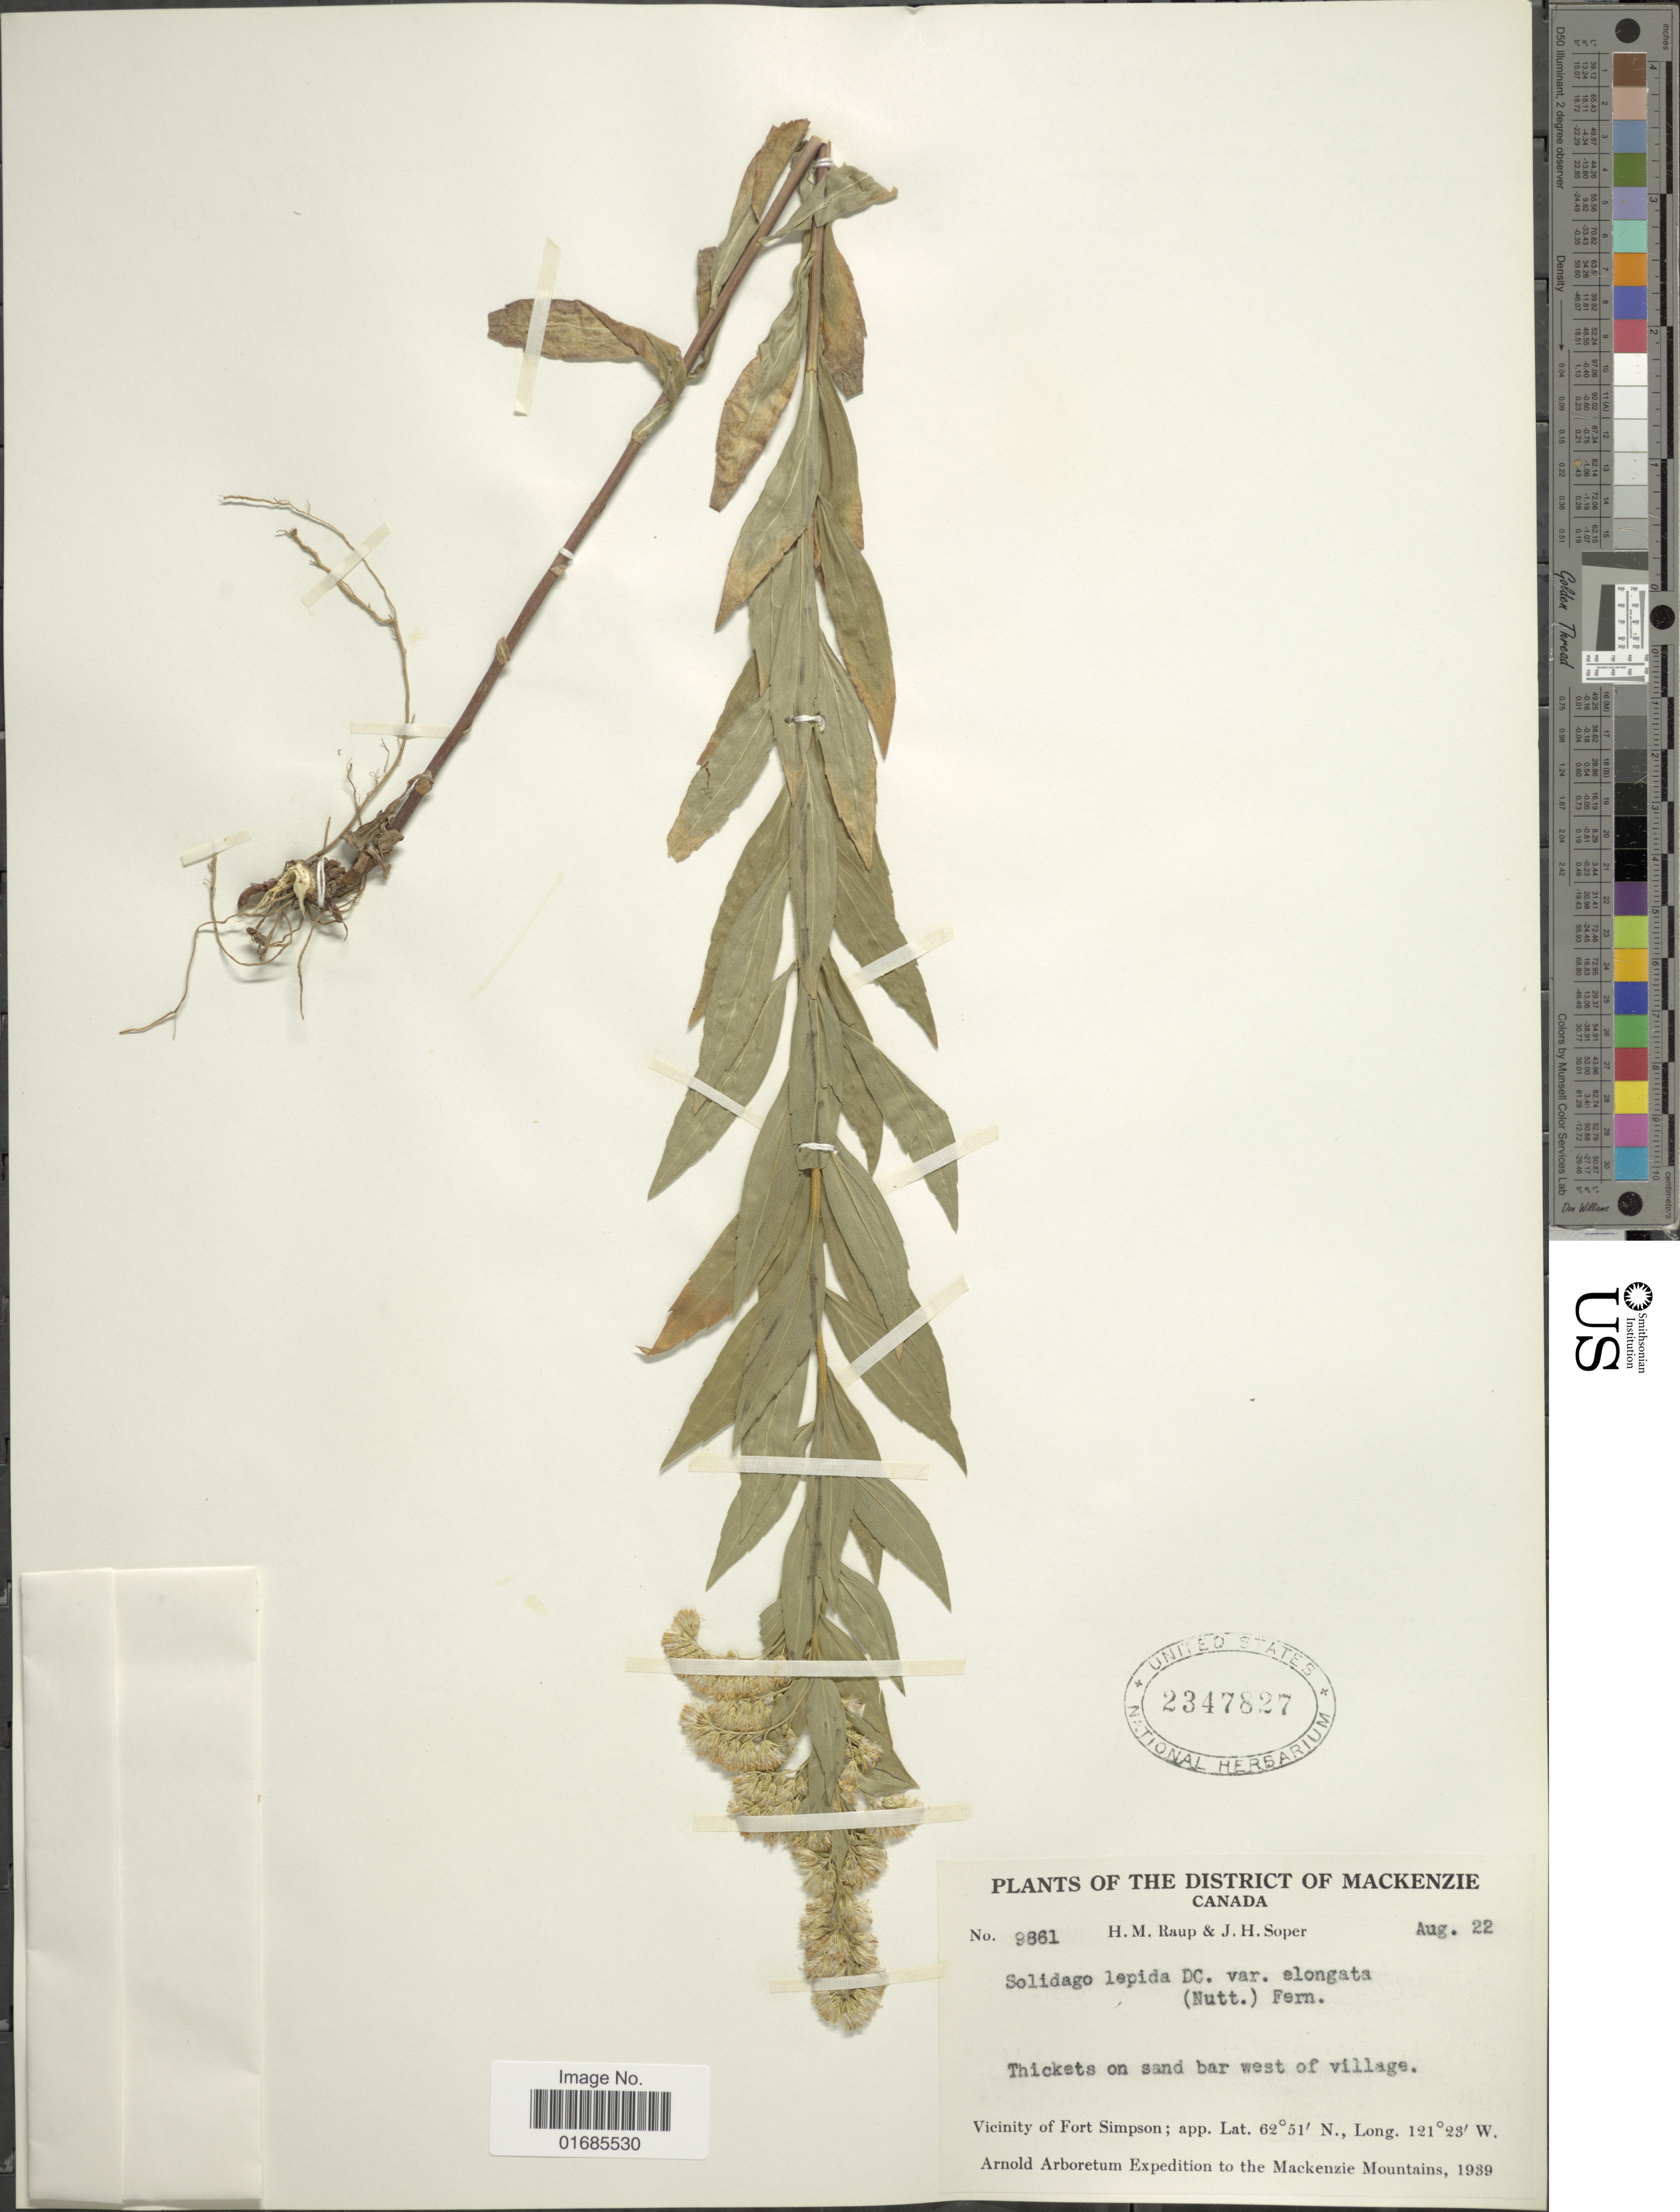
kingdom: Plantae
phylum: Tracheophyta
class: Magnoliopsida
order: Asterales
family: Asteraceae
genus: Solidago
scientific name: Solidago canadensis var. salebrosa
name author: (Piper) M.E. Jones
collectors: H. Raup & J. H. Soper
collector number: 9861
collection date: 1939-08-22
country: Canada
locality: District of Mackenzie, Vicinity of Fort Simpson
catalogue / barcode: US 2347827